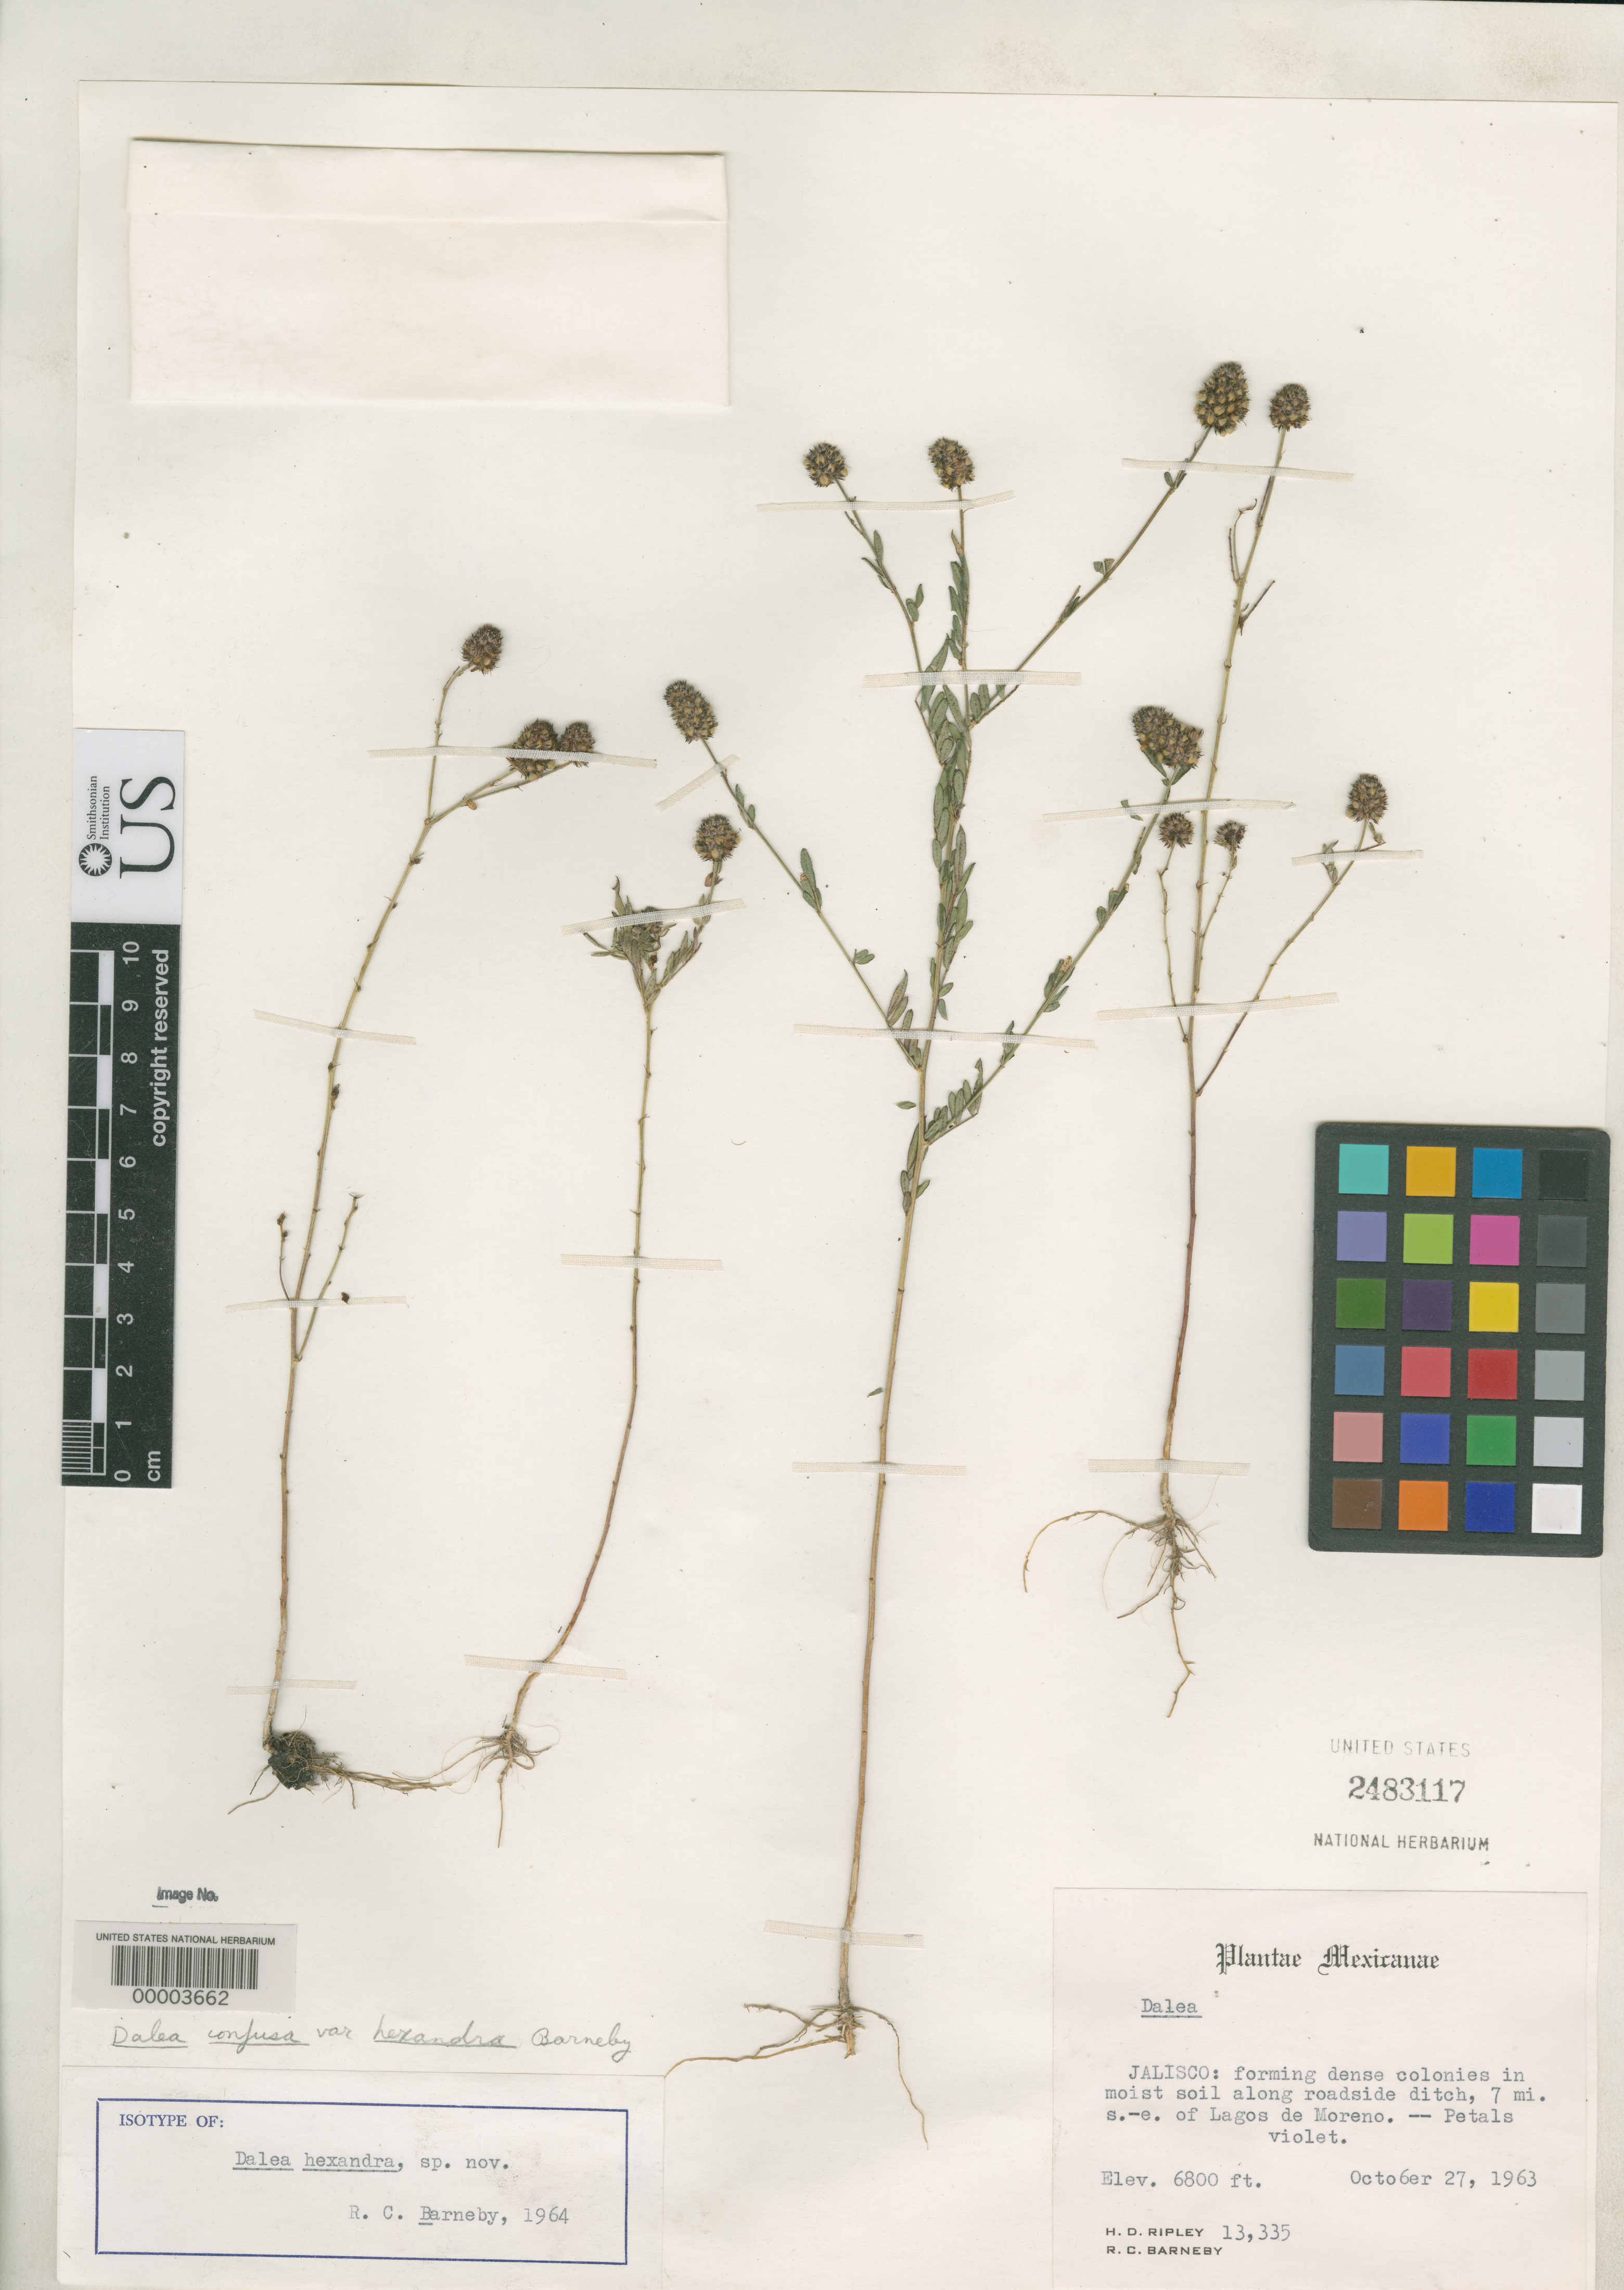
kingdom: Plantae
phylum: Tracheophyta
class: Magnoliopsida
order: Fabales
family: Fabaceae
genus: Dalea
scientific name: Dalea confusa var. hexandra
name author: Barneby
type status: Isotype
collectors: H. Ripley & R. C. Barneby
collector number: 13335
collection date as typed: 27 Oct 1963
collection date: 1963-10-27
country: Mexico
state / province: Jalisco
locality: Lagos de Moreno.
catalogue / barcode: US 2483117